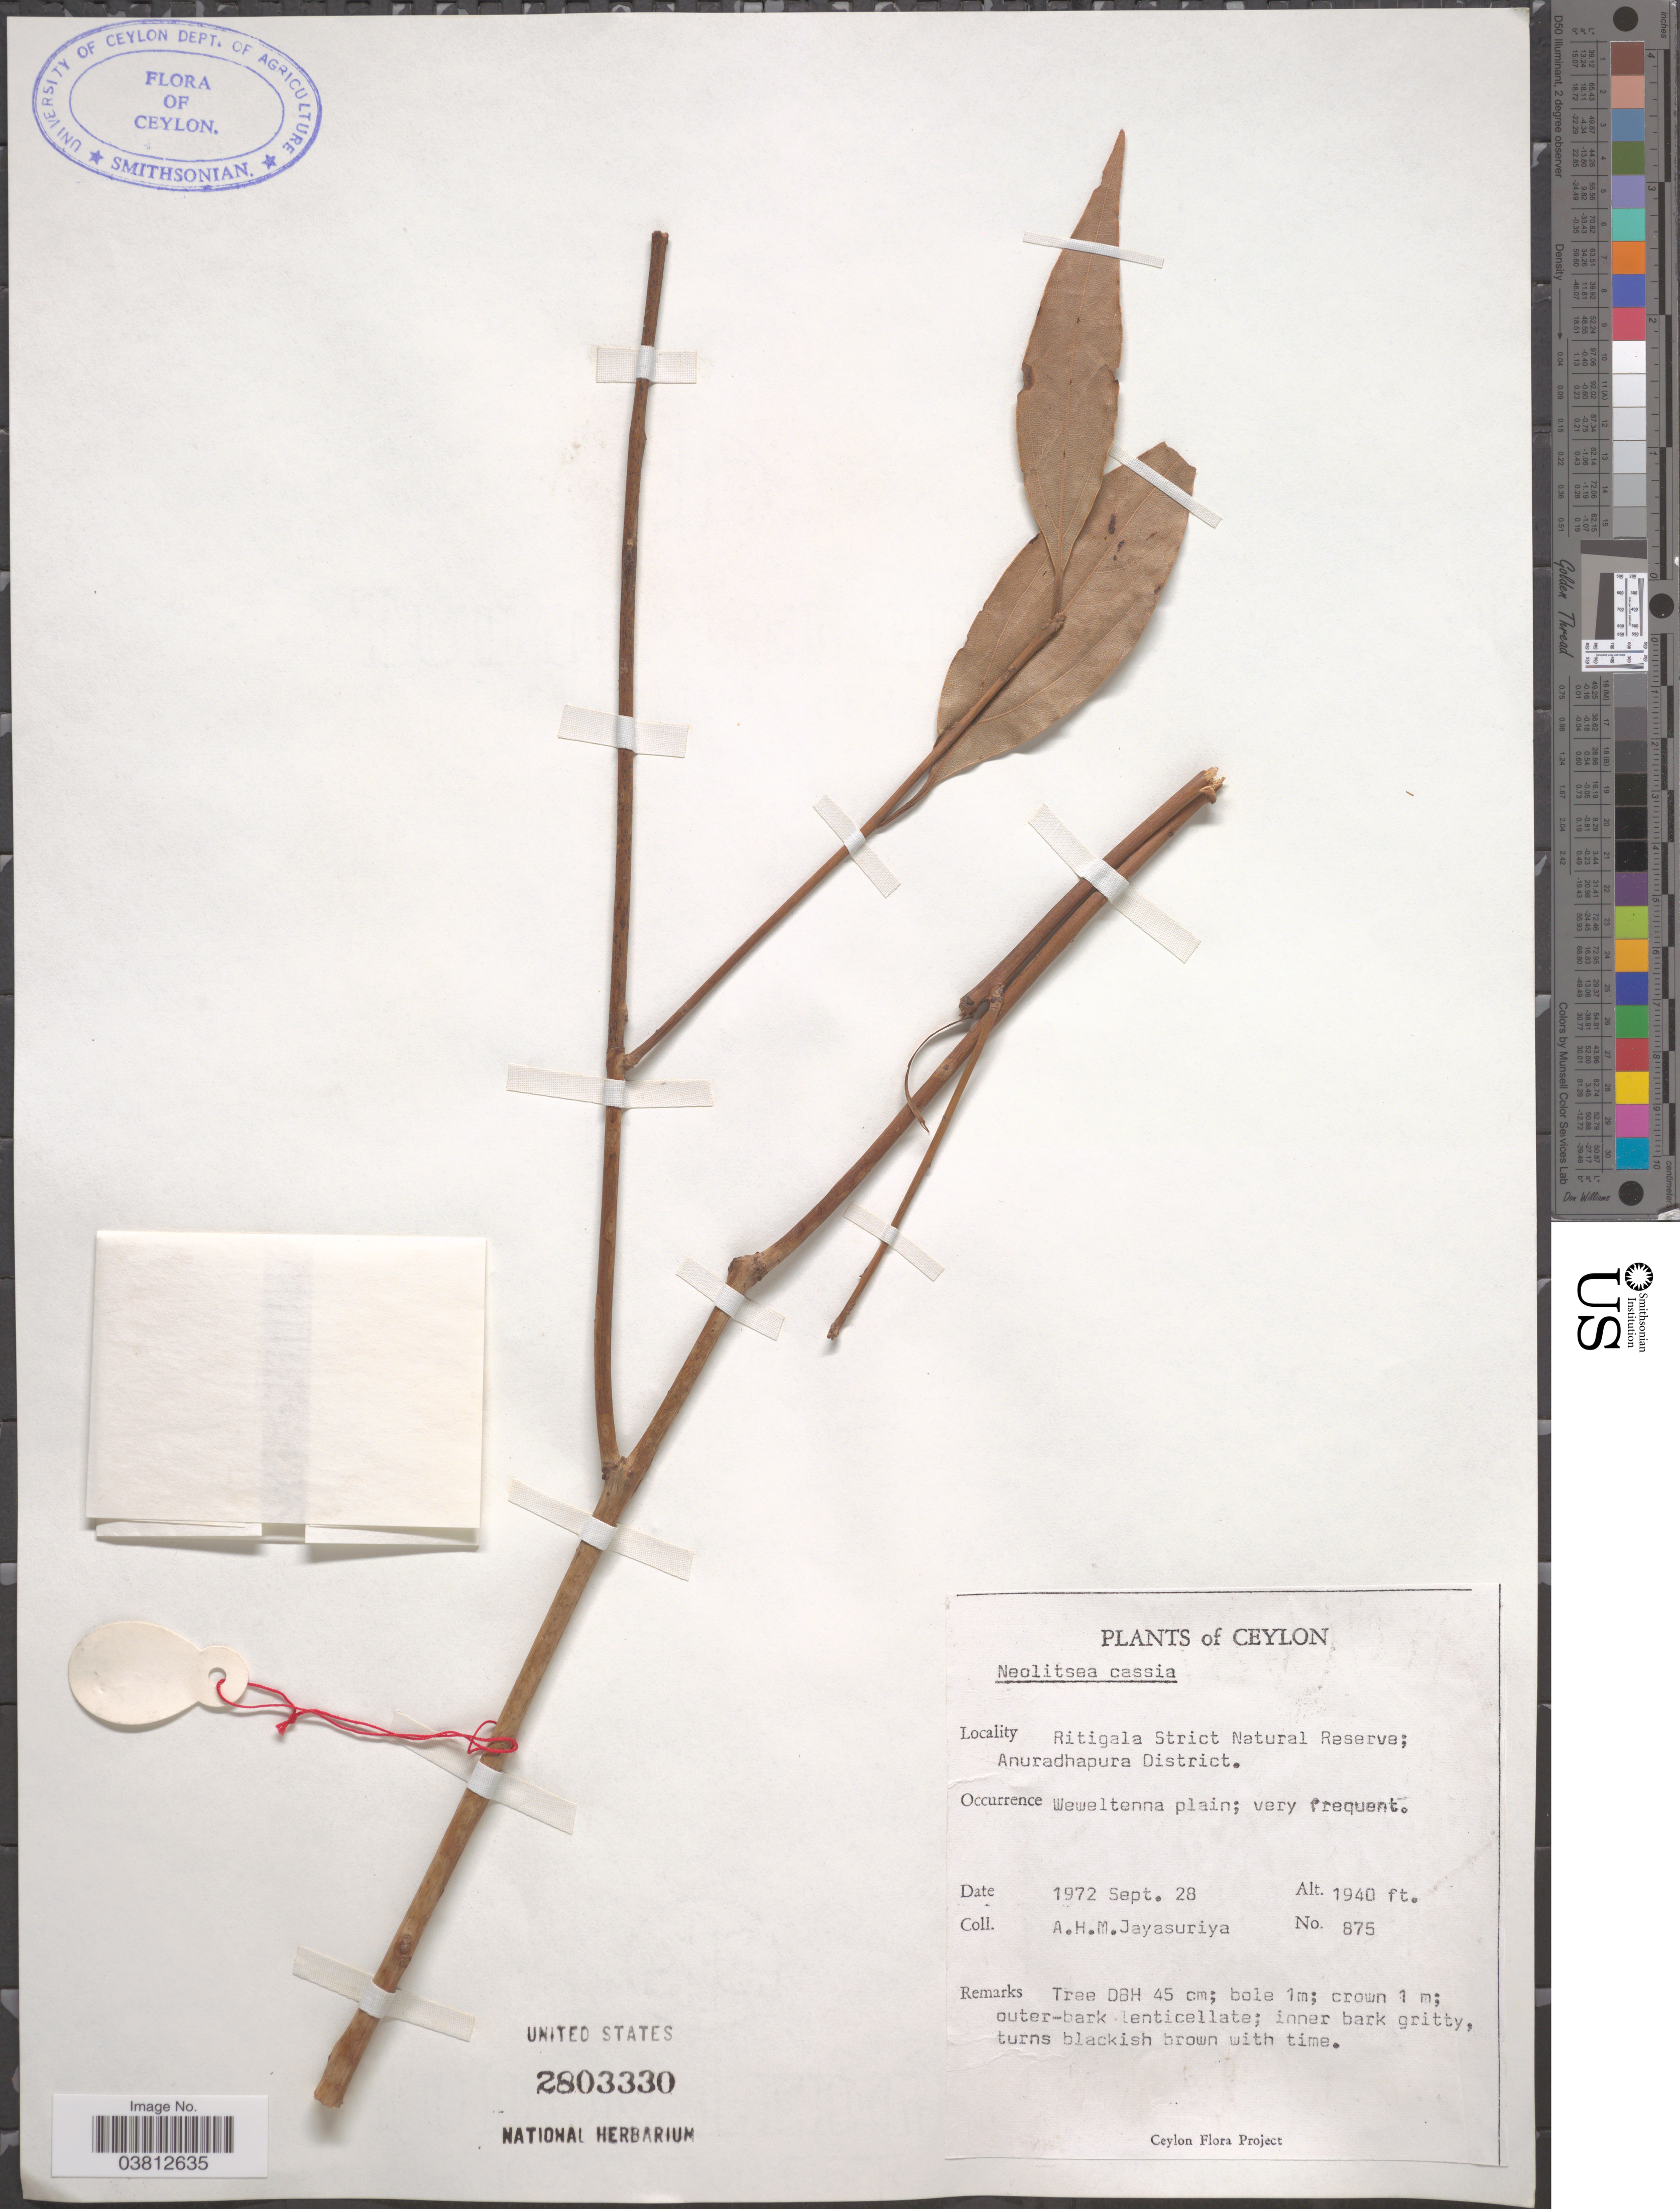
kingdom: Plantae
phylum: Tracheophyta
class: Magnoliopsida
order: Laurales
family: Lauraceae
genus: Neolitsea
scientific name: Neolitsea cassia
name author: (L.) Kosterm.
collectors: A. H. Jayasuriya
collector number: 875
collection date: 1972-09-28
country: Sri Lanka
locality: Ceylon. Ritigala Strict Natural Reserve; Anuradhapura District. Weweltenna plain.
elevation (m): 591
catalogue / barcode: US 2803330